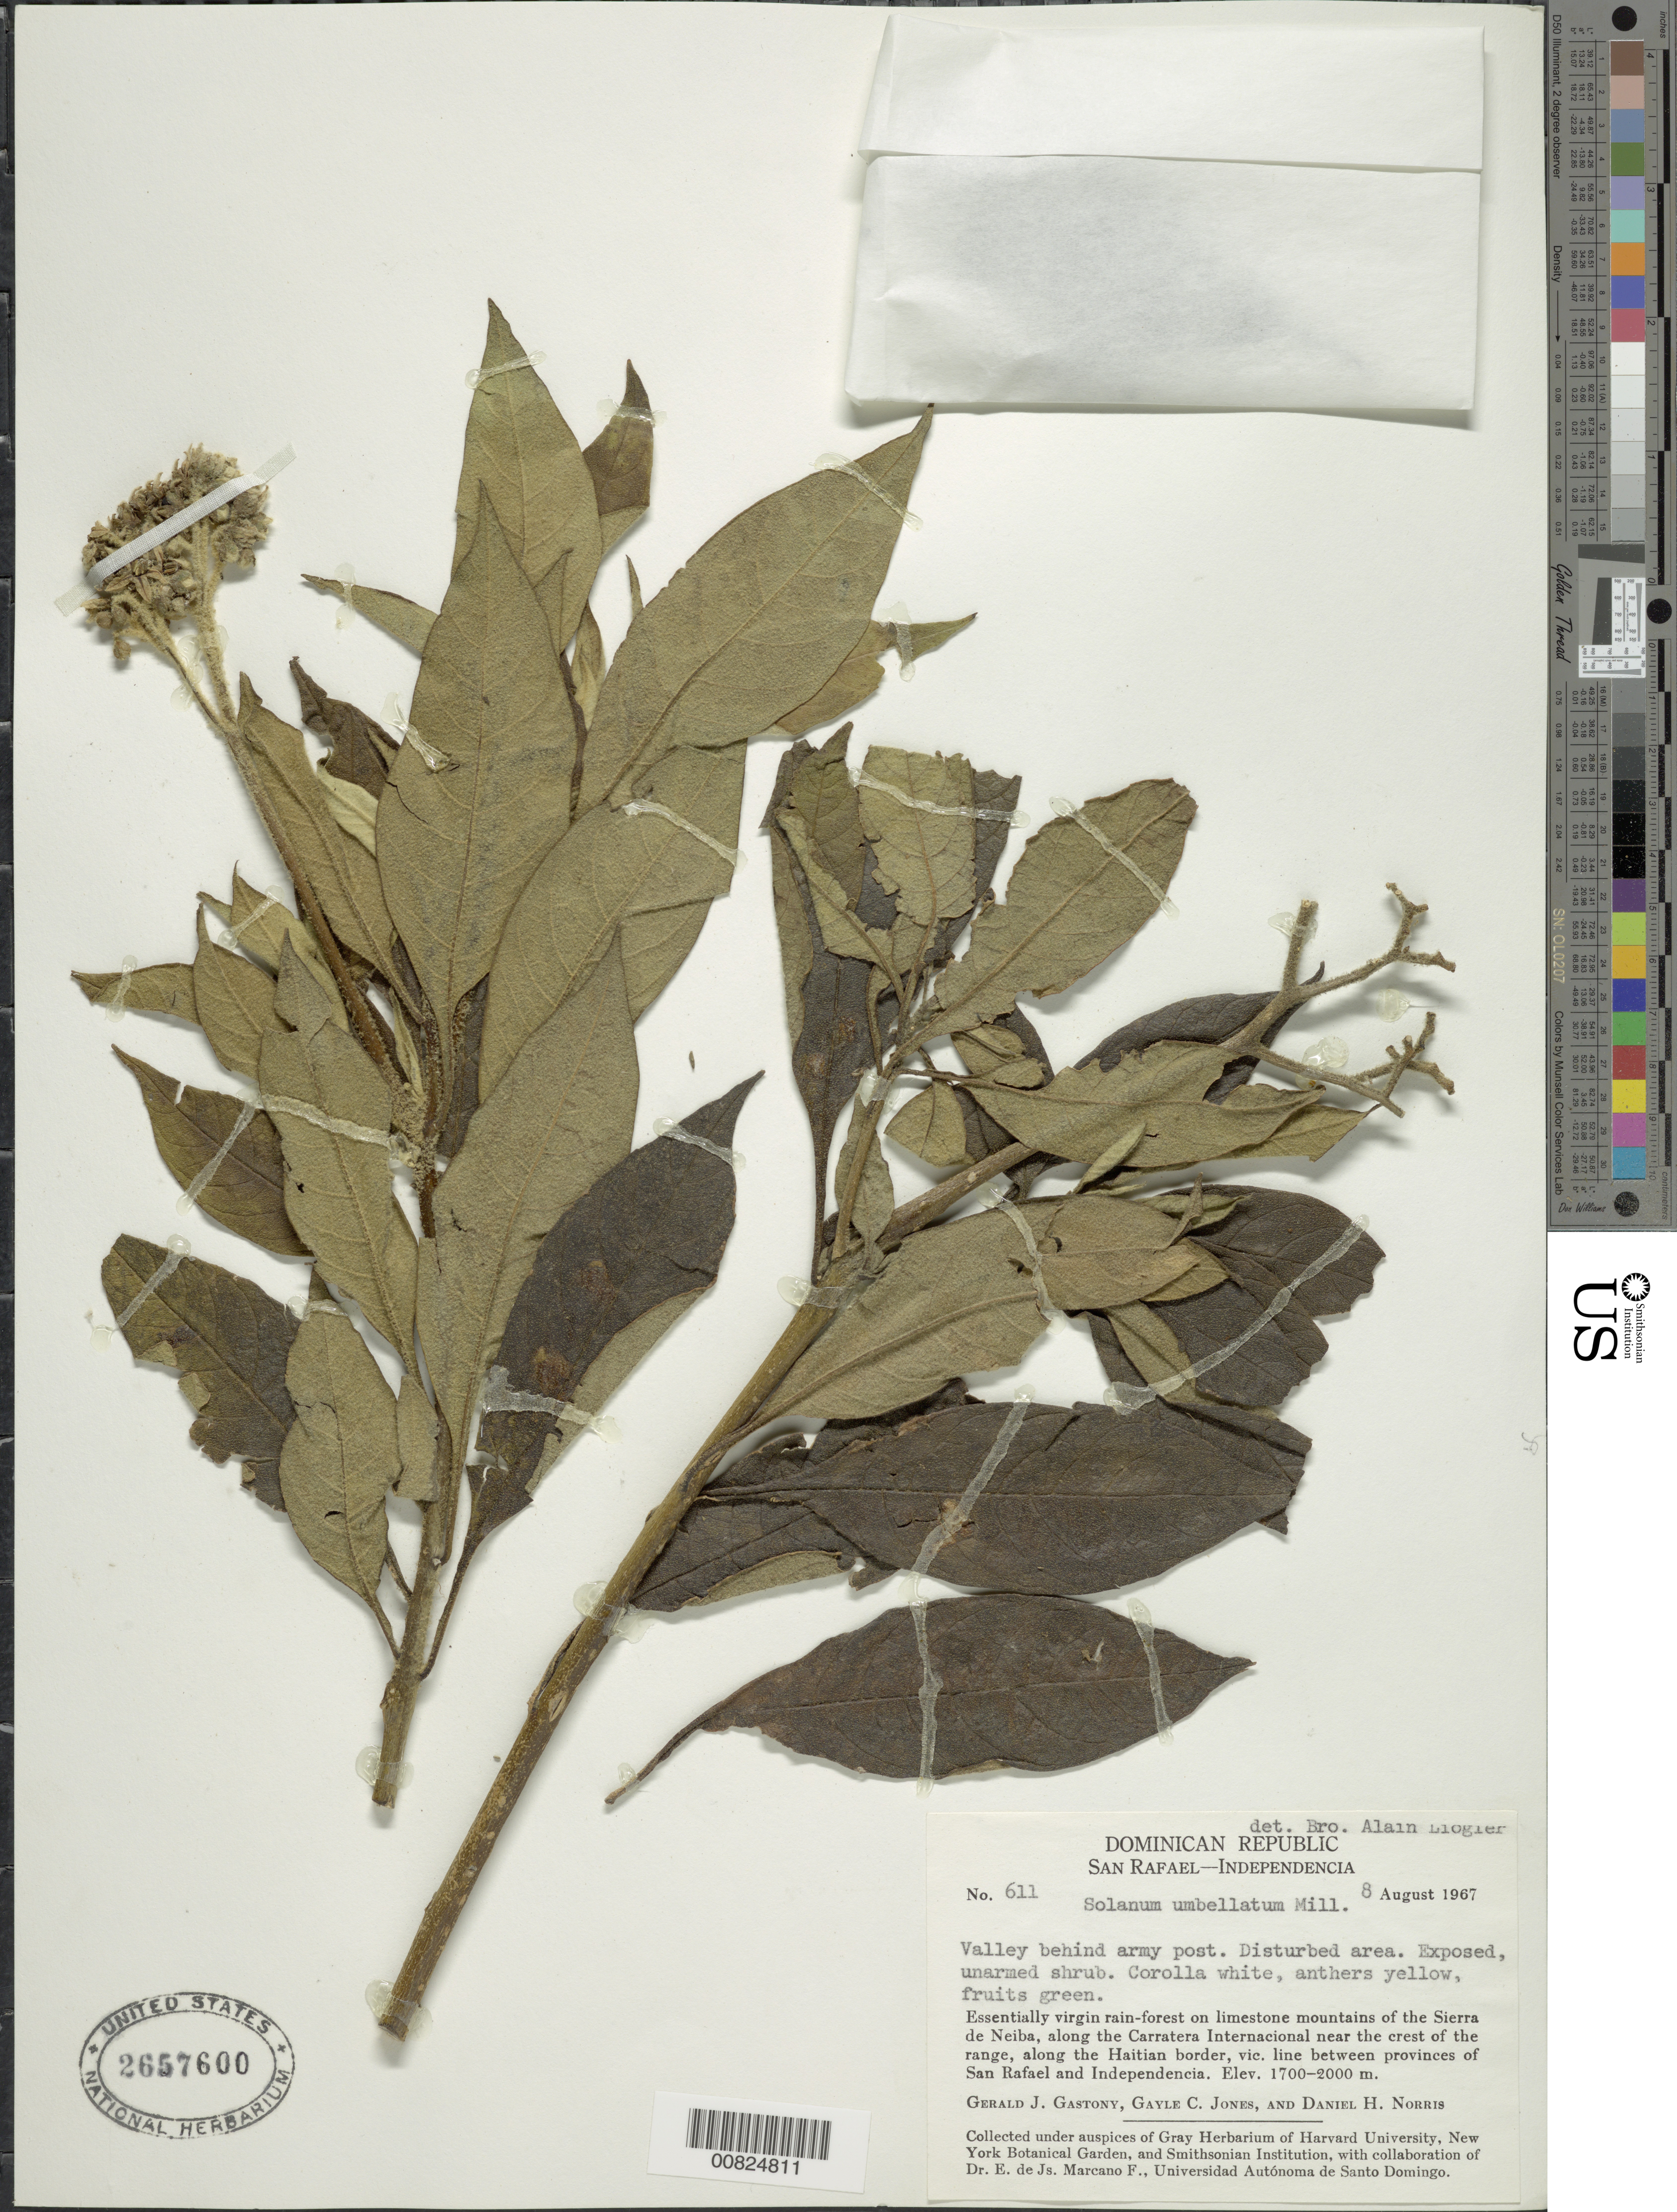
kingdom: Plantae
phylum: Tracheophyta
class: Magnoliopsida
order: Solanales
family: Solanaceae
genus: Solanum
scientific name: Solanum umbellatum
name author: Mill.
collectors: G. Gastony, G. C. Jones & D. H. Norris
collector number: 611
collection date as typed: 08 Aug 1967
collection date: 1967-08-08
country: Dominican Republic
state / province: Independencia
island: Hispaniola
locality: Valley behind army post. Sierra de Neiba, along the Carratera Internacional near the crest of the range, along the Haitian border, vic. line between provinces of San Rafael and Independencia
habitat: Disturbed area of valley in virgin rain-forest on limestone mountains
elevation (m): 1700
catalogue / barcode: US 2657600